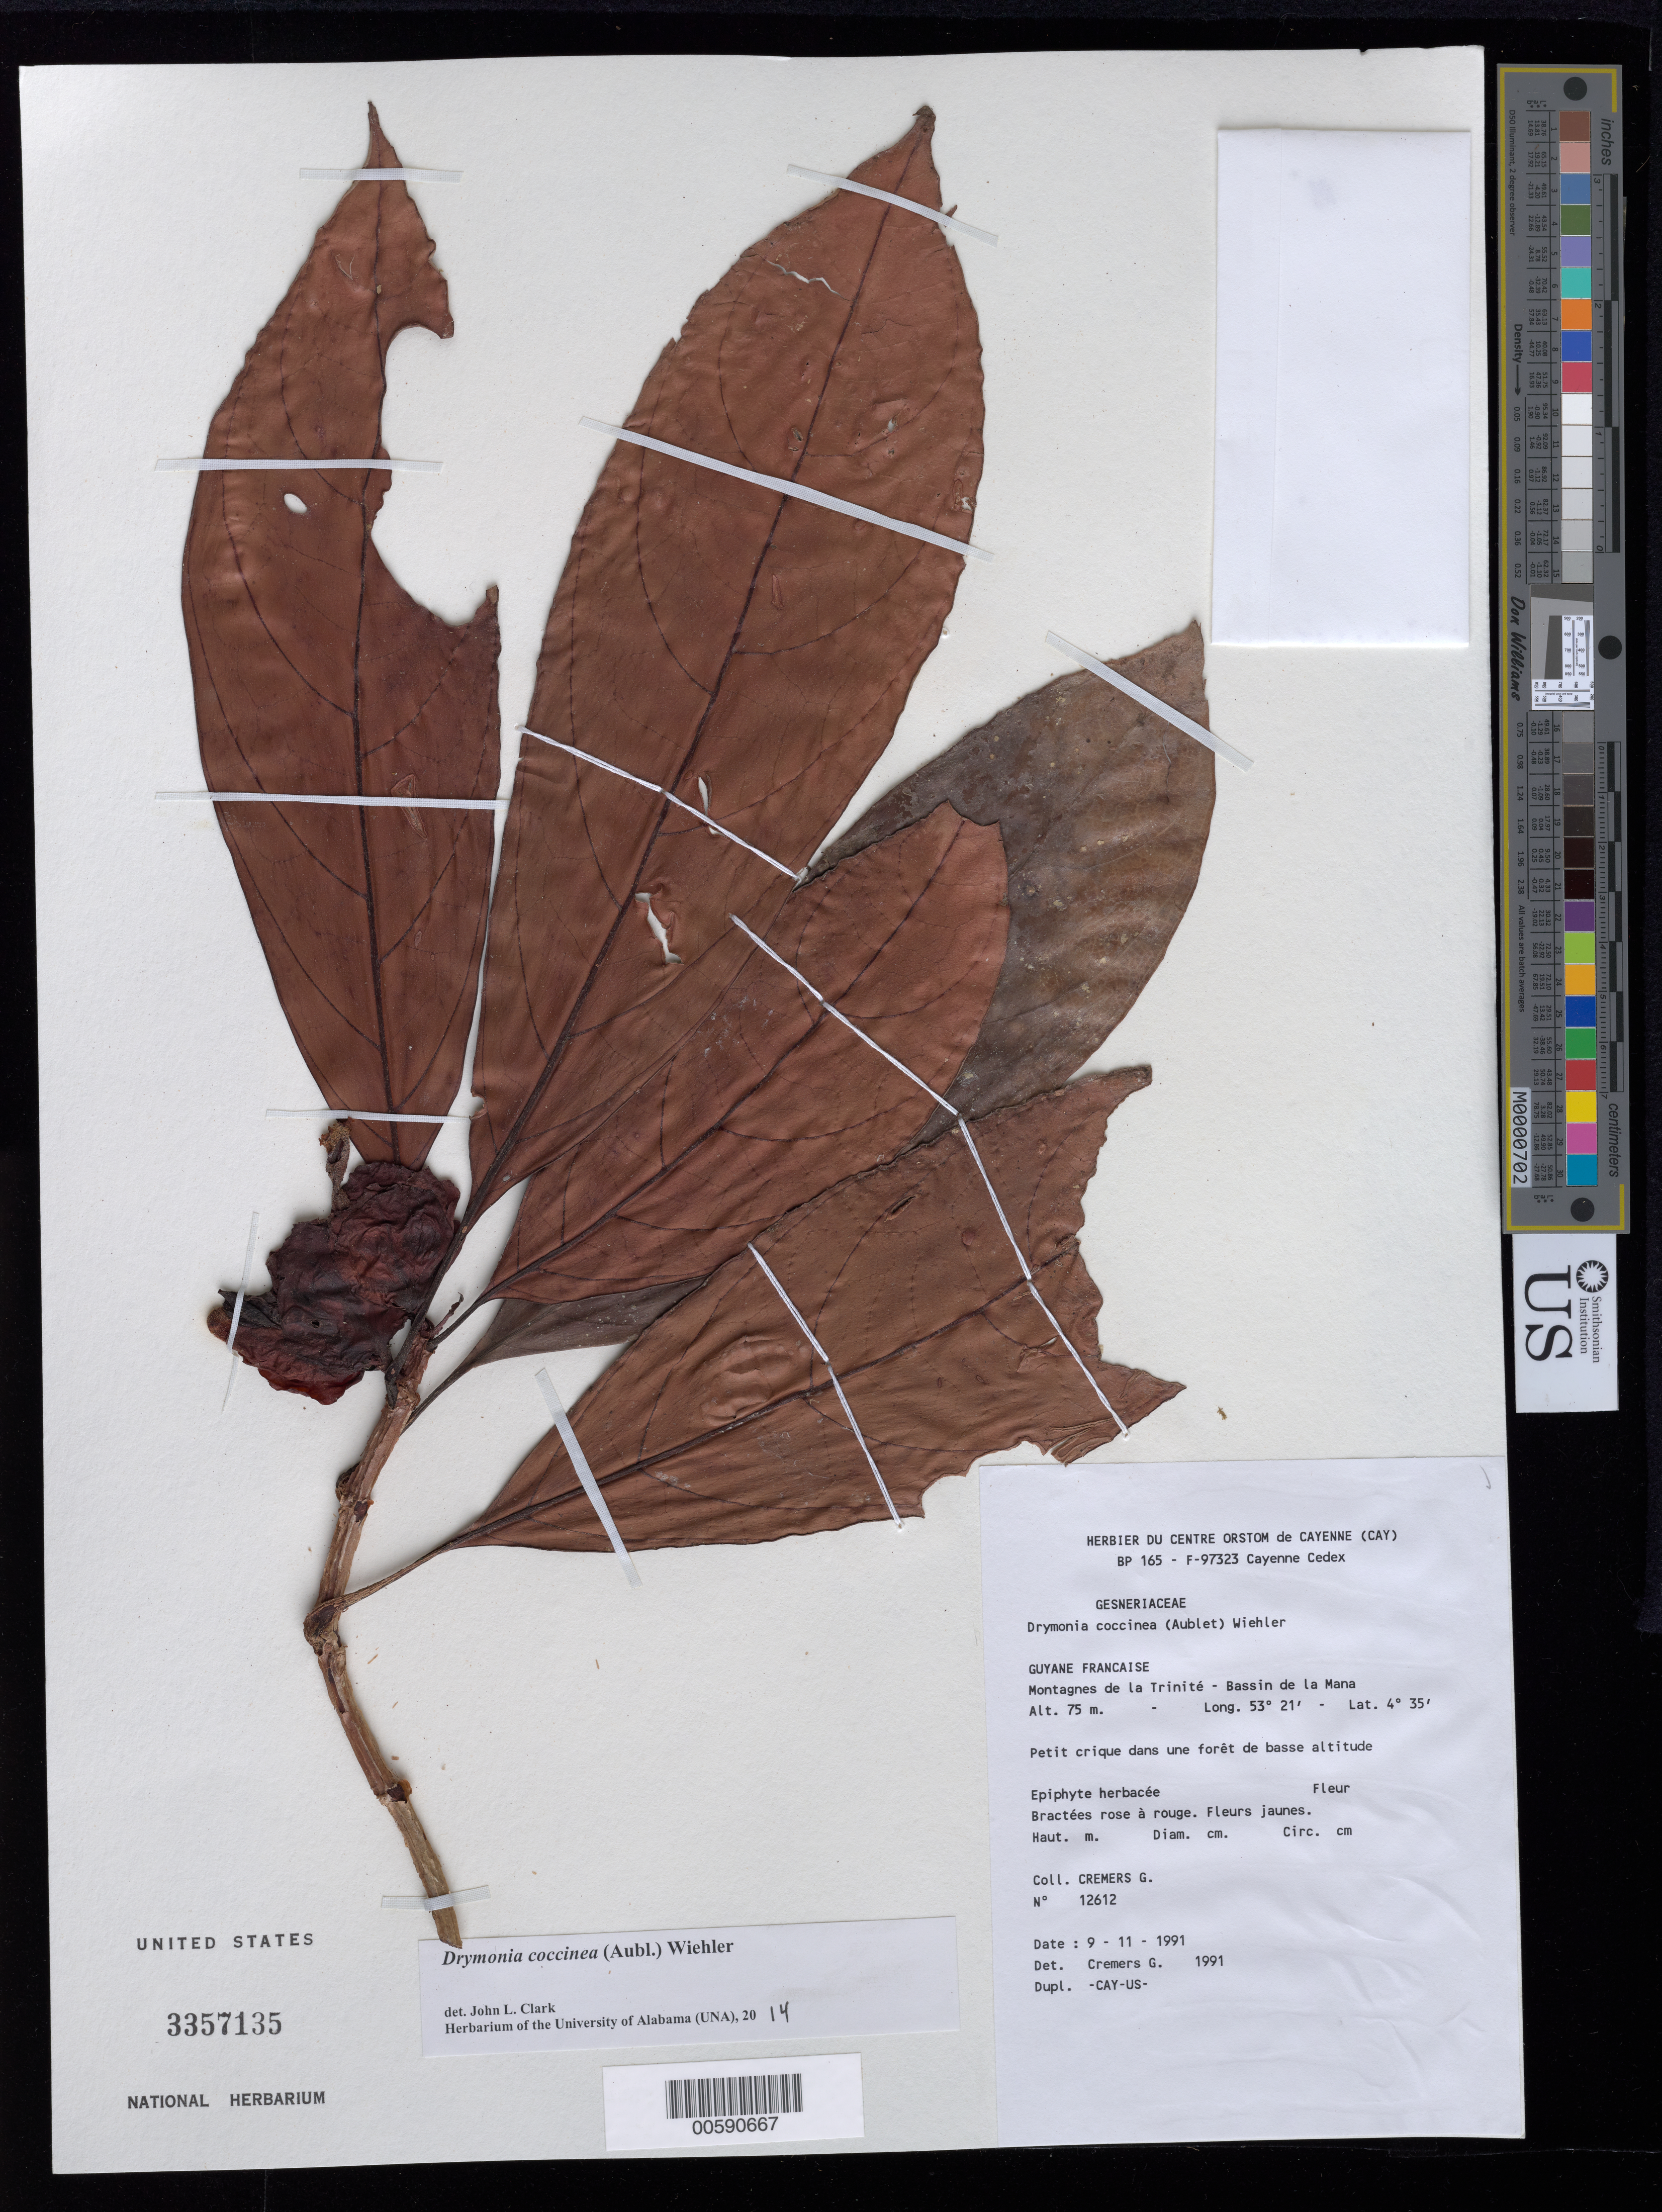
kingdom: Plantae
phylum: Tracheophyta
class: Magnoliopsida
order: Lamiales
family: Gesneriaceae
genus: Drymonia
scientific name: Drymonia coccinea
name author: (Aubl.) Wiehler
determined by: Skog, Laurence E.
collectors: G. Cremers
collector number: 12612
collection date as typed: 09 Nov 1991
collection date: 1991-11-09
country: French Guiana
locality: Montagnes de la Trinité; bassin de la Mana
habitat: Petit crique dans une forêt de basse altitude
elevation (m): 75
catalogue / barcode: US 3357135